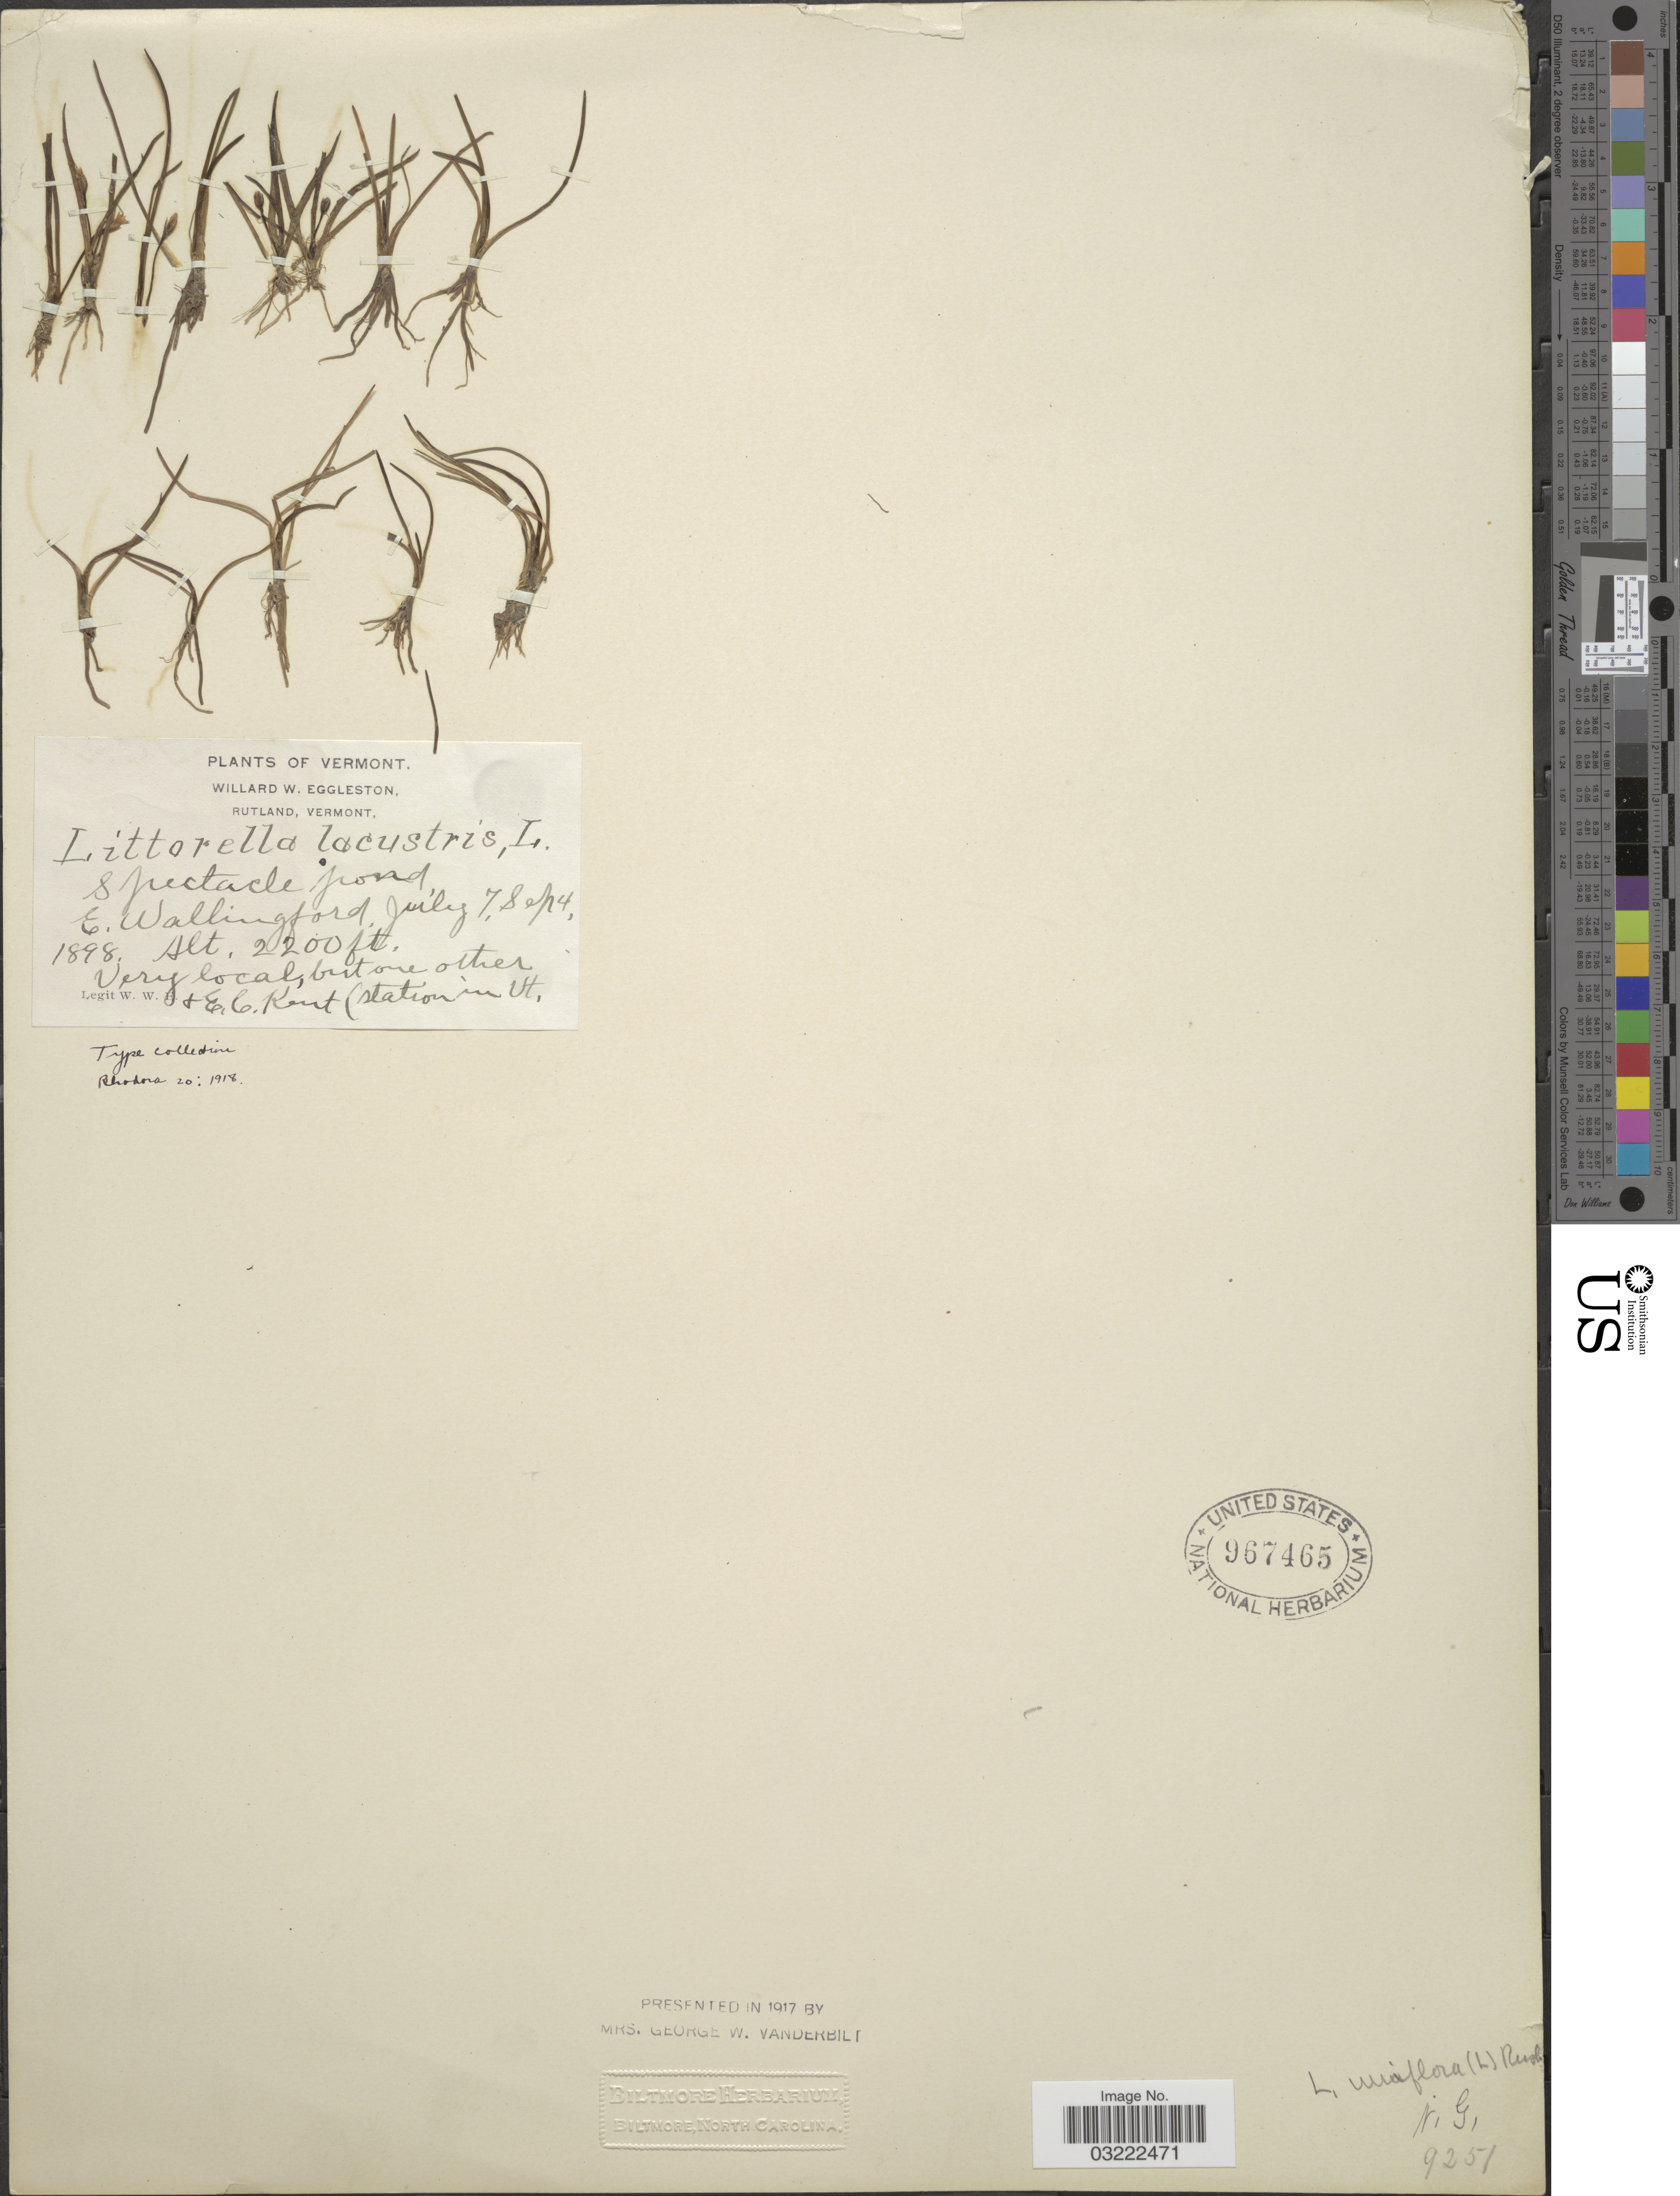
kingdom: Plantae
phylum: Tracheophyta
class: Magnoliopsida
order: Lamiales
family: Plantaginaceae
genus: Littorella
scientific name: Littorella uniflora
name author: (L.) Asch.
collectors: W. W. Eggleston & E. Kent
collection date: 1898-07-07/1898-09-04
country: United States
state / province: Vermont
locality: E. Wallingford.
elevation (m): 671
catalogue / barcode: US 967465